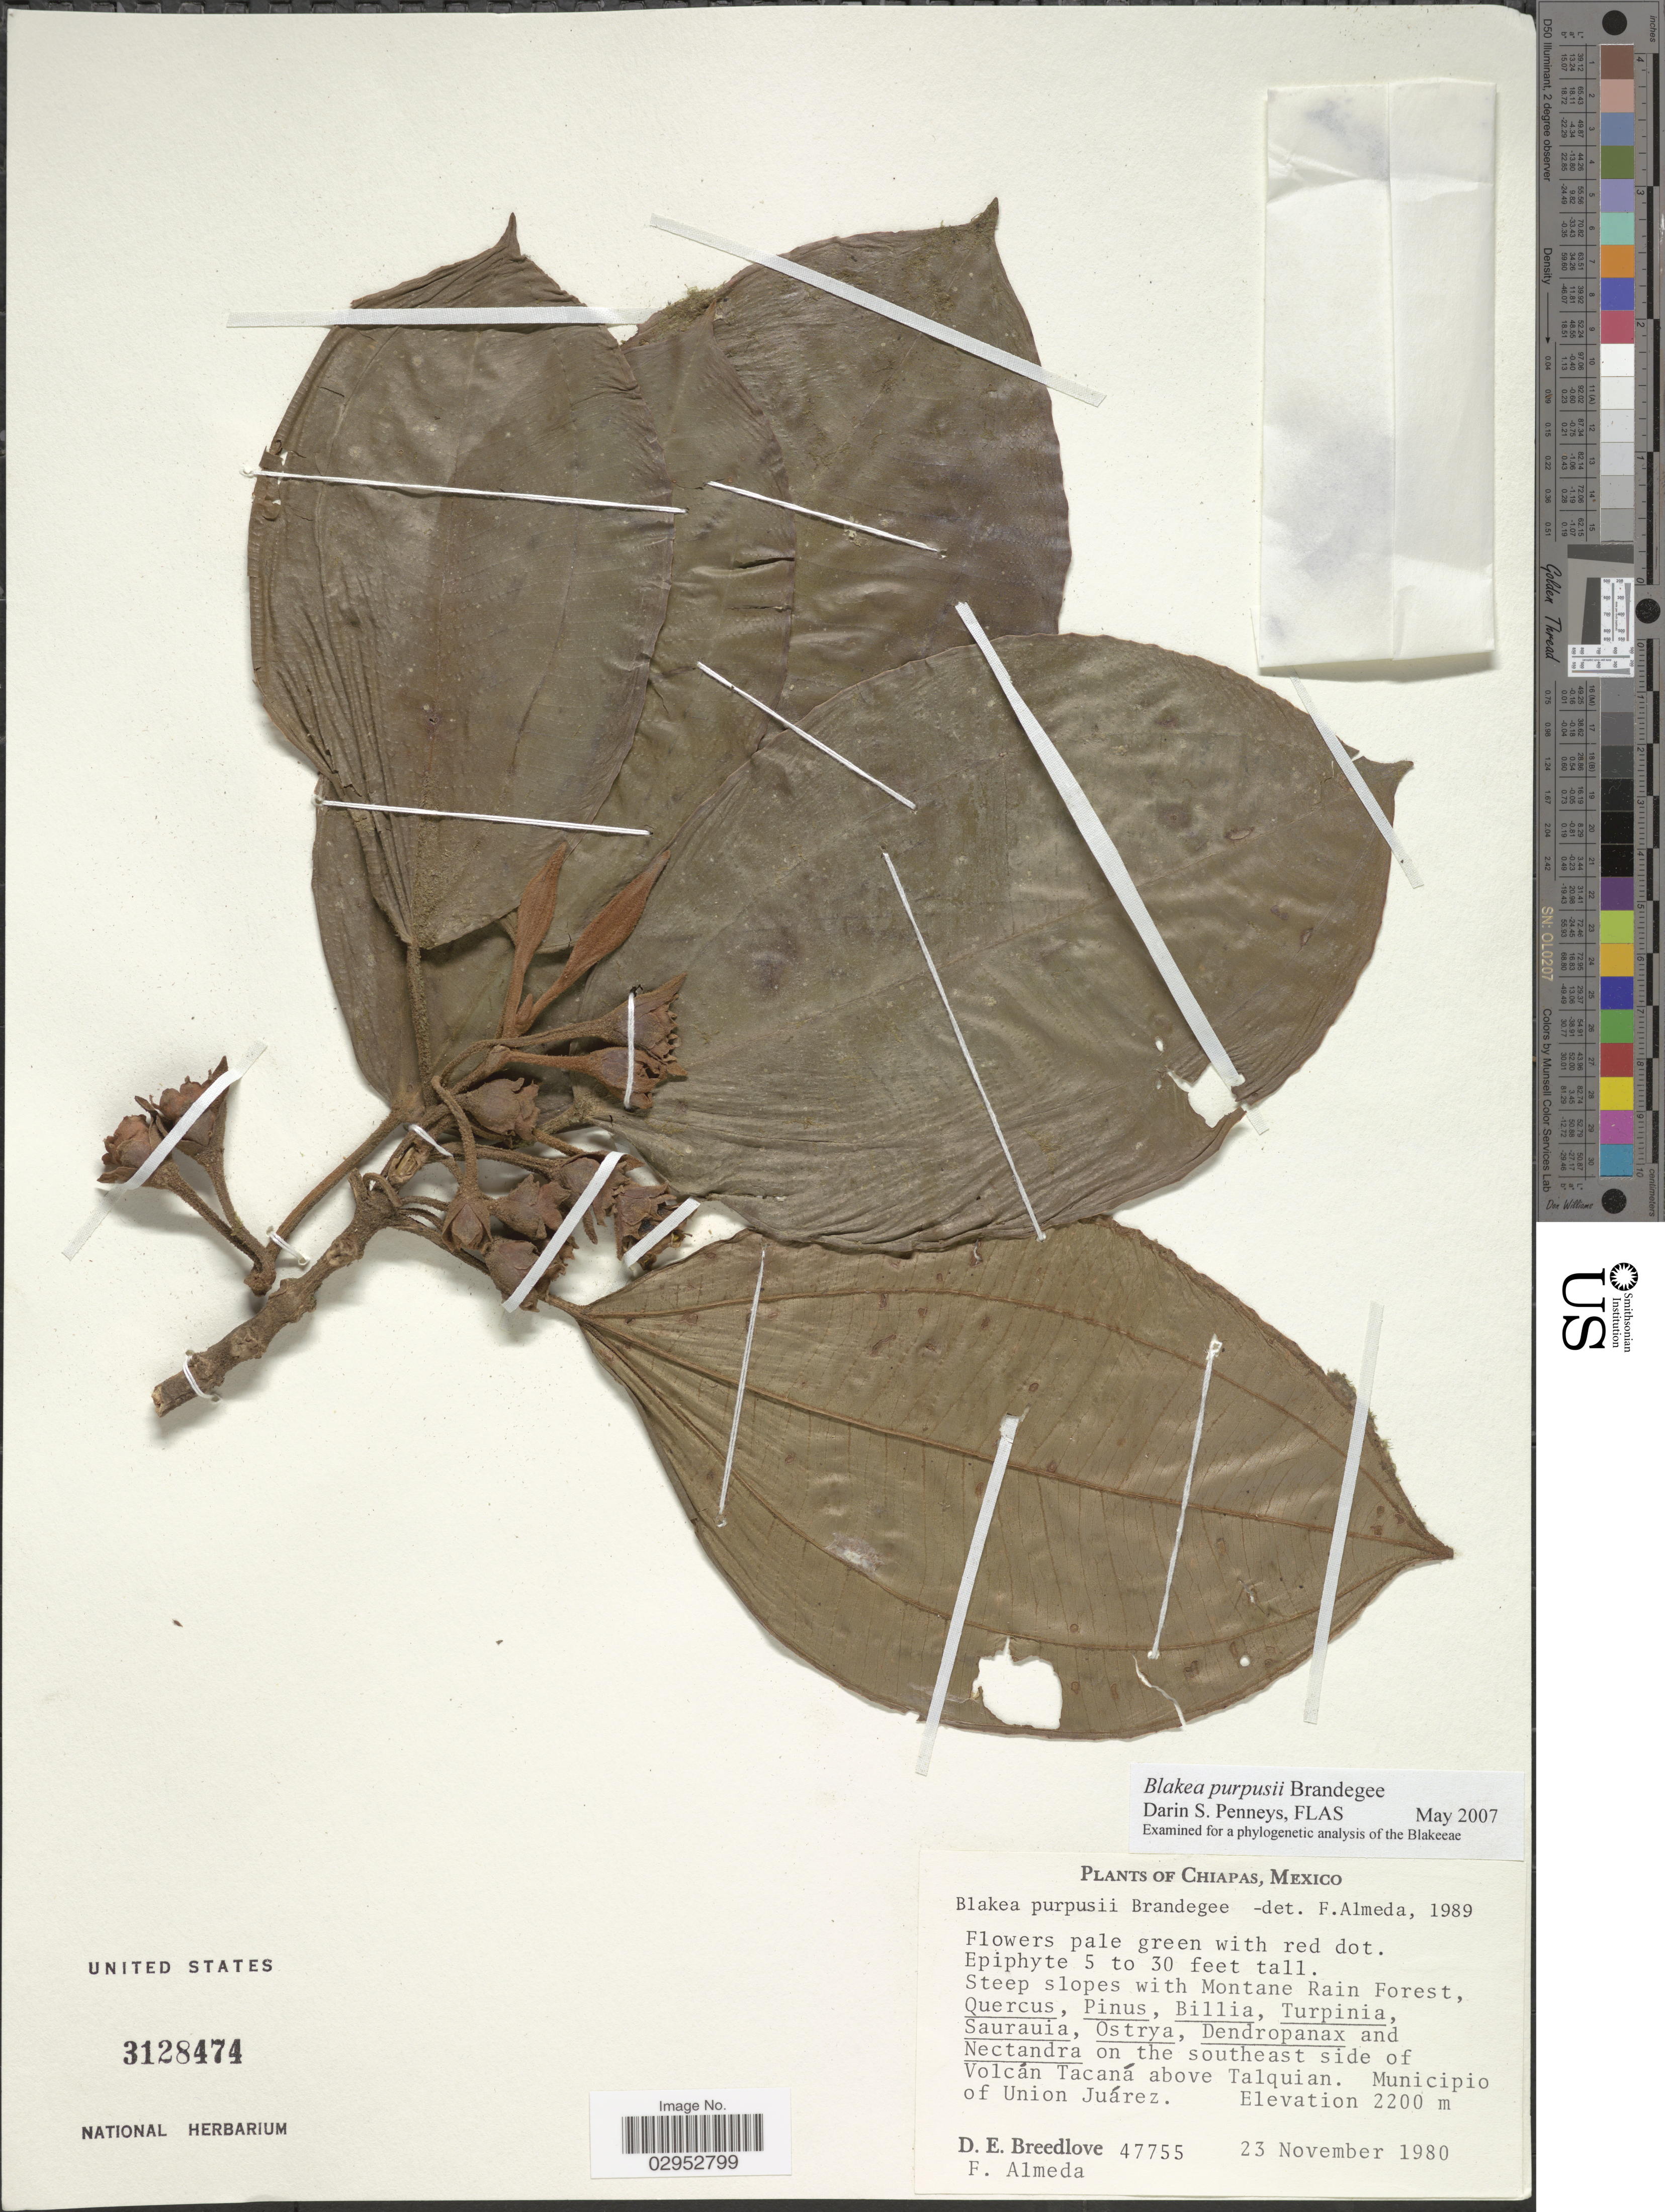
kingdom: Plantae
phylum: Tracheophyta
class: Magnoliopsida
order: Myrtales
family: Melastomataceae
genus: Blakea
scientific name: Blakea purpusii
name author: Brandegee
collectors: D. E. Breedlove & F. Almeda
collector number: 47755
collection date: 1980-11-23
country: Mexico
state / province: Chiapas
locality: Steep slopes with Montane Rain Forest. On the southeast side of Volcán Tacaná above Talquian. Municipio of Union Juárez.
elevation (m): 2200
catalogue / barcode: US 3128474